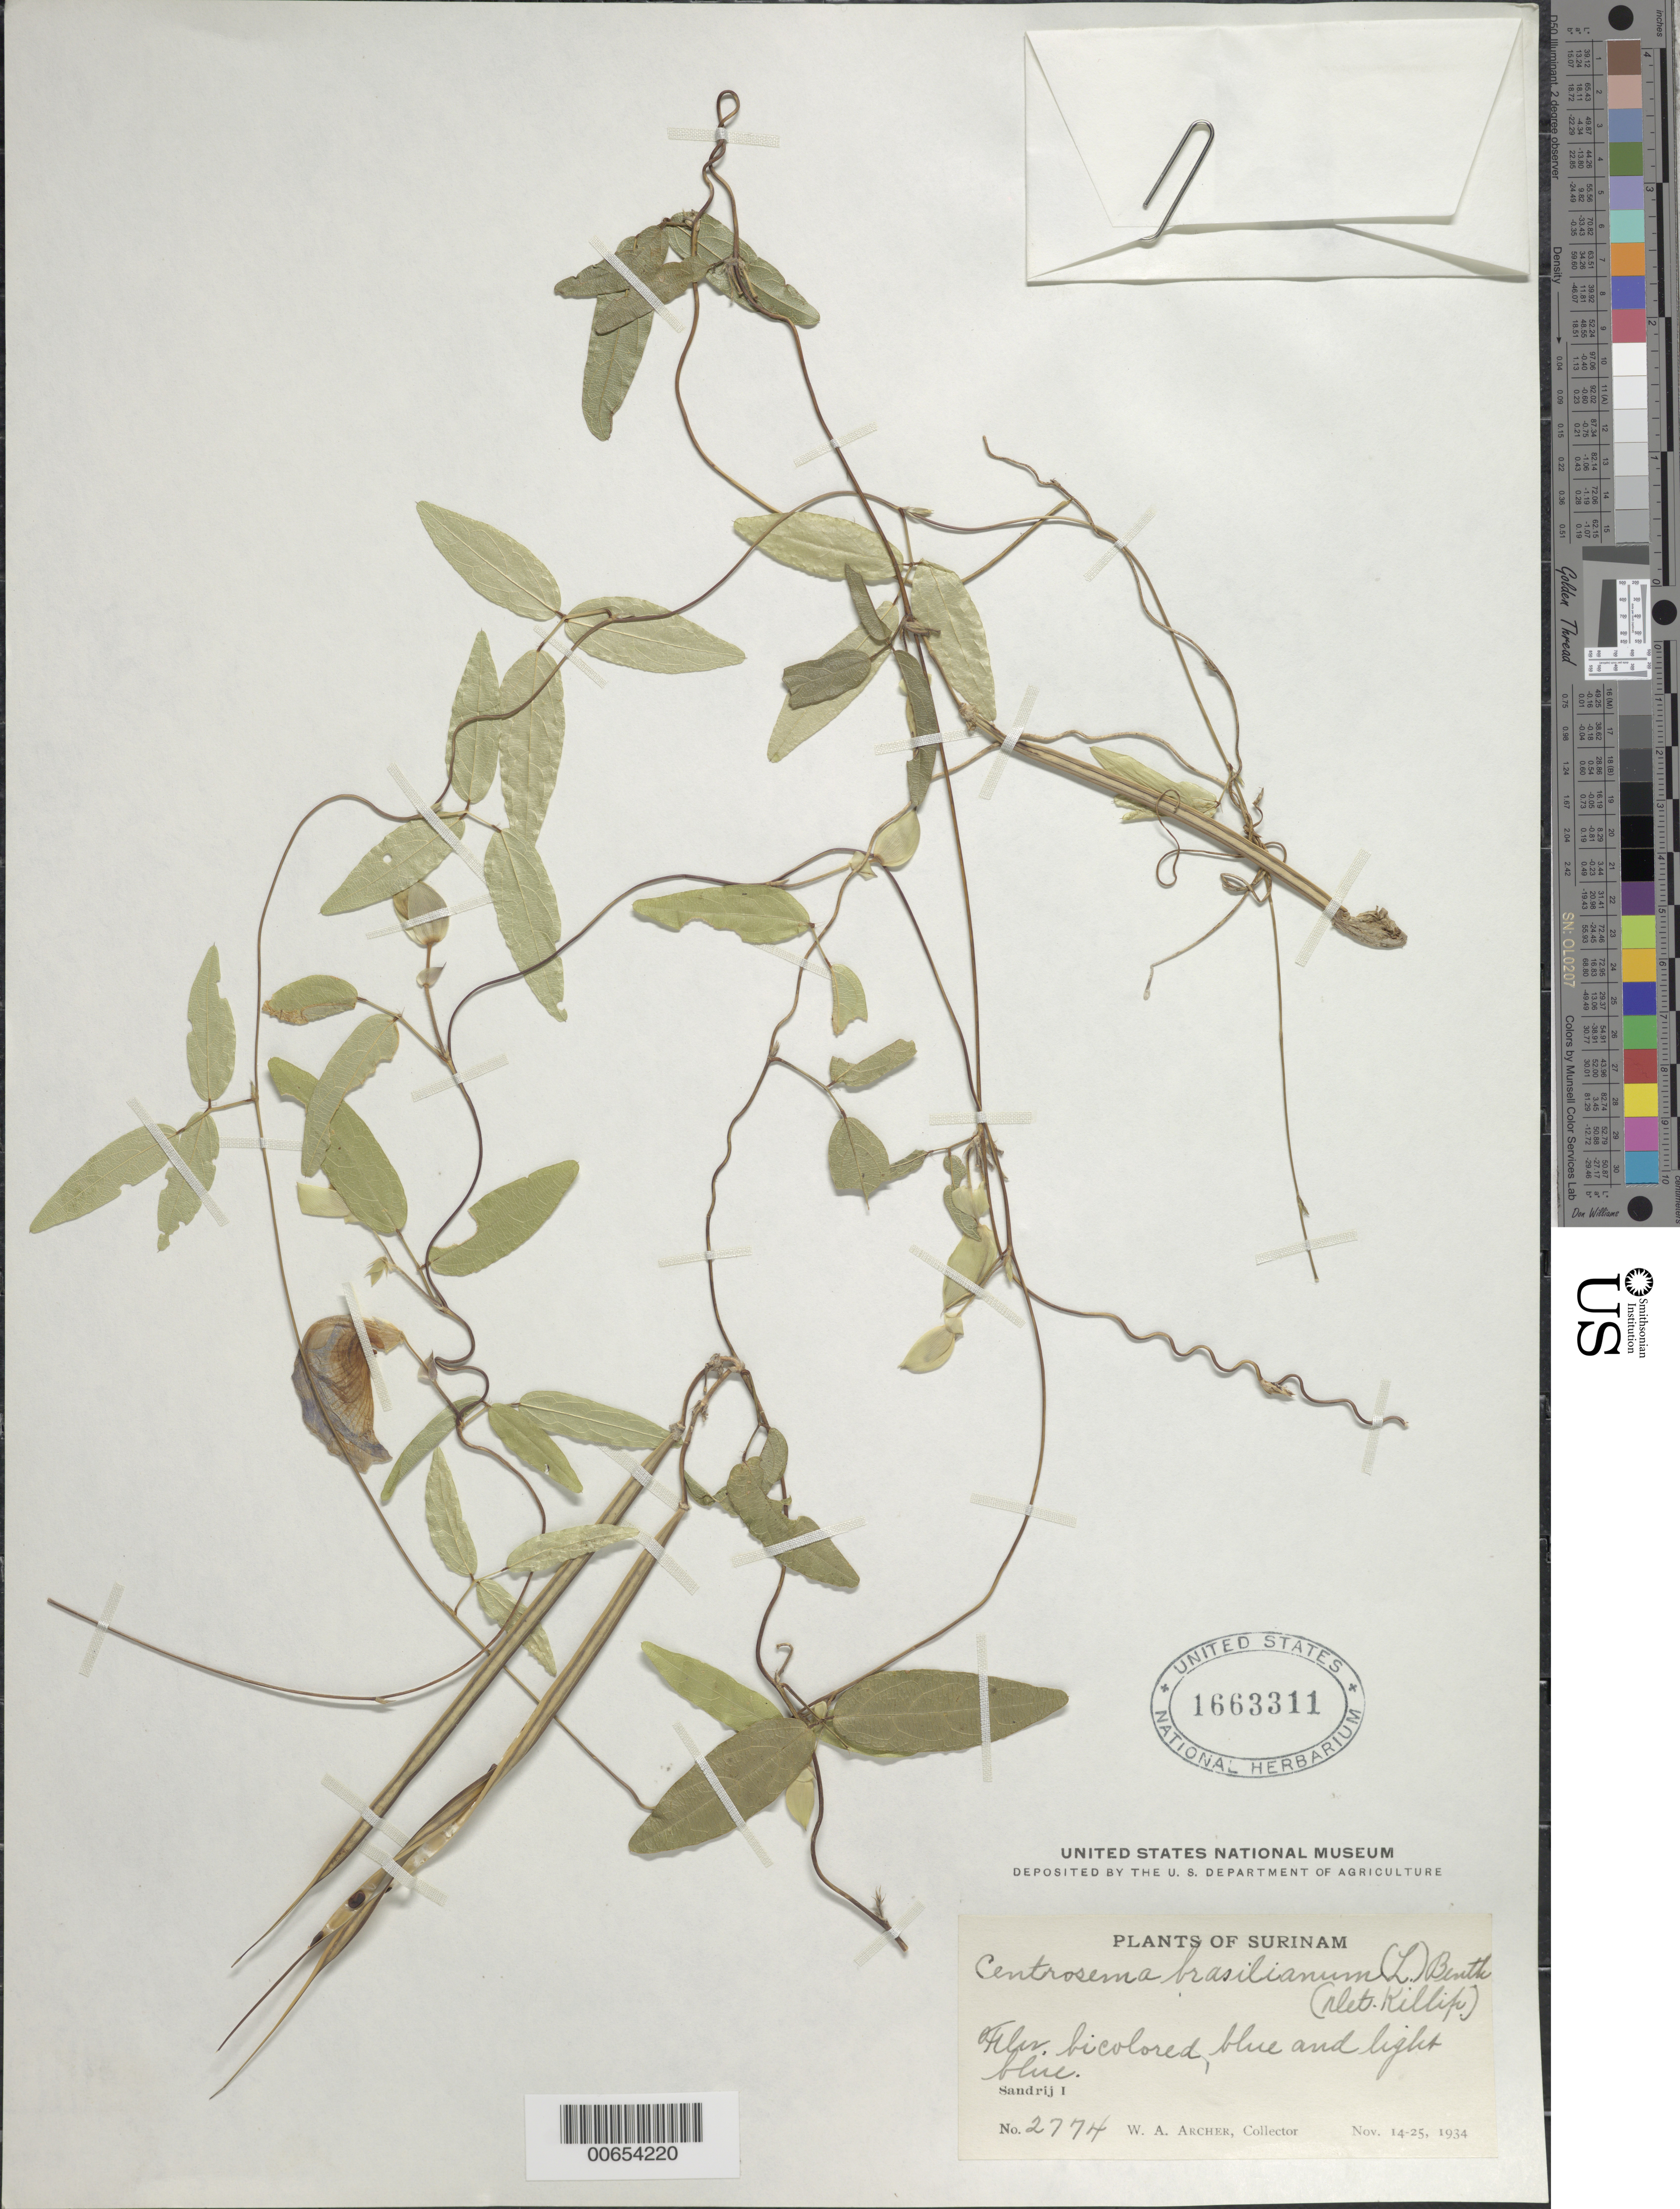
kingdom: Plantae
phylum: Tracheophyta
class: Magnoliopsida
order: Fabales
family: Fabaceae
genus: Centrosema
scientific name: Centrosema brasilianum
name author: (L.) Benth.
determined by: Killip, Ellsworth P.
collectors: W. A. Archer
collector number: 2774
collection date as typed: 14-Nov-34 to 25-Nov-34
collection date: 1934-11-14/1934-11-25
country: Suriname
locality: Zanderij I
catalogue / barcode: US 1663311